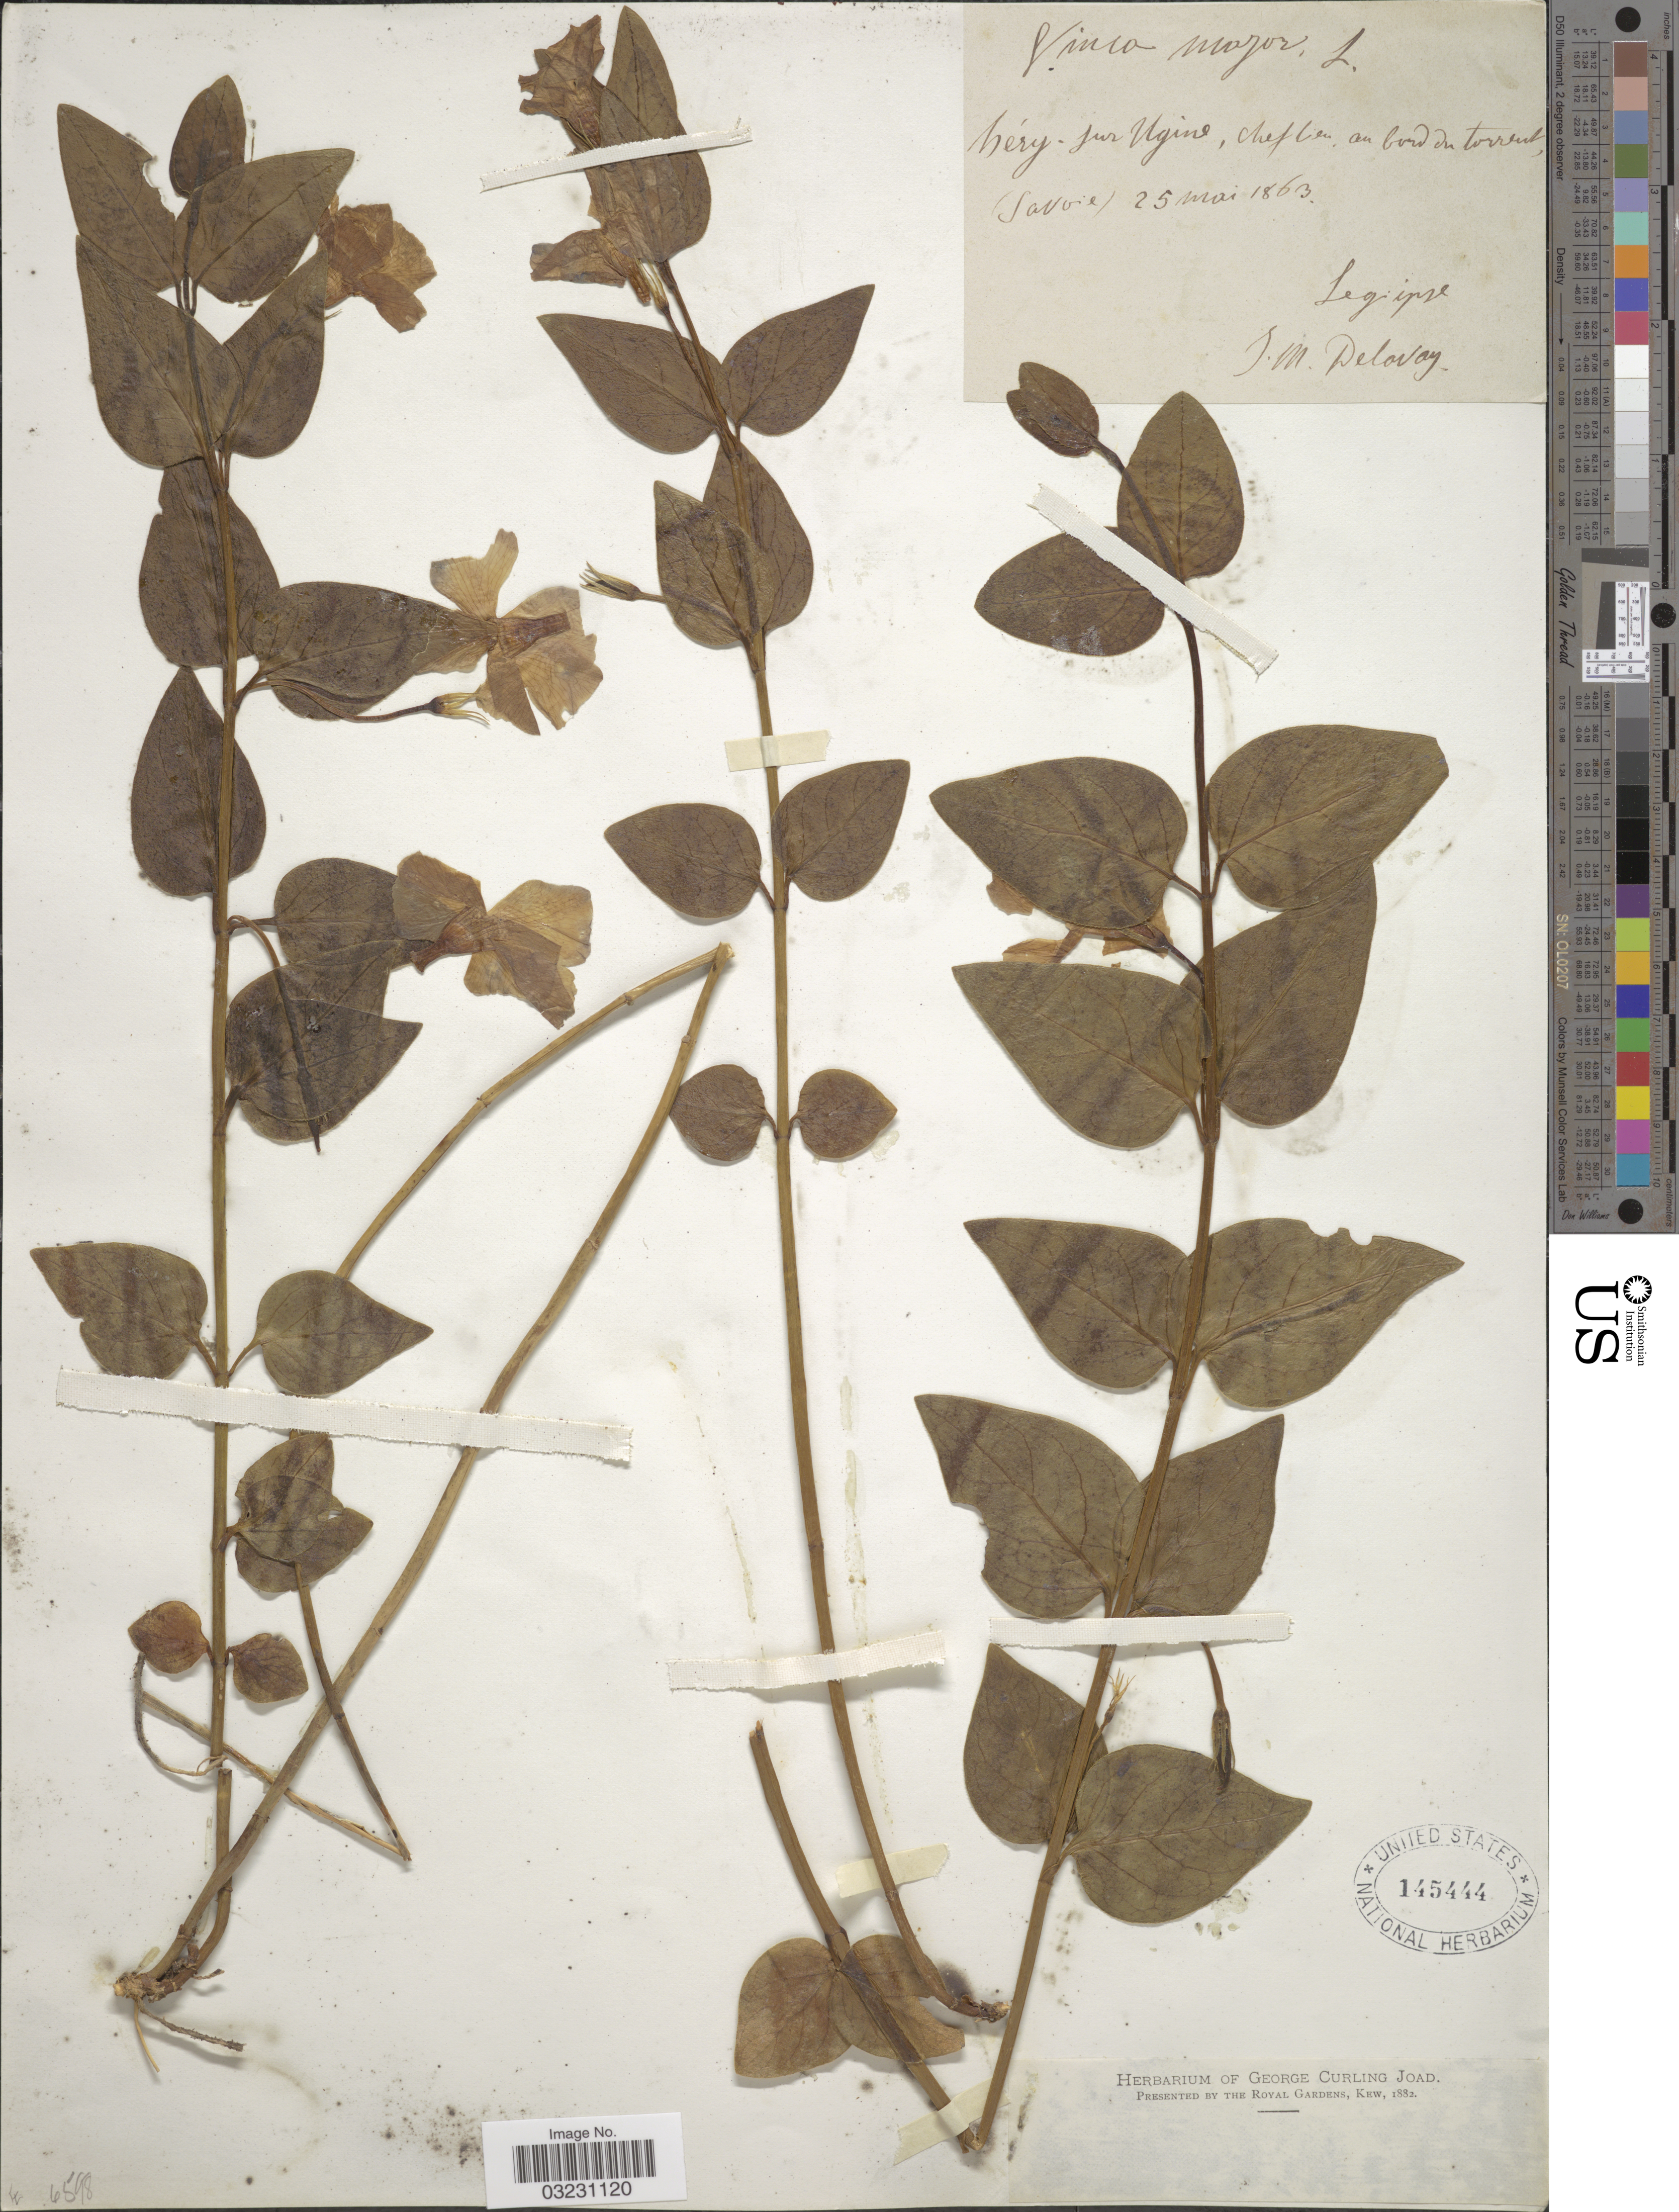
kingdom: Plantae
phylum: Tracheophyta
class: Magnoliopsida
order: Gentianales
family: Apocynaceae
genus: Vinca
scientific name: Vinca major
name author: L.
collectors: J. Delavay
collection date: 1863-05-25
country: France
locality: Héry-sur Ugine, chef (en au bord du torrent (Savoie).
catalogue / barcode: US 145444